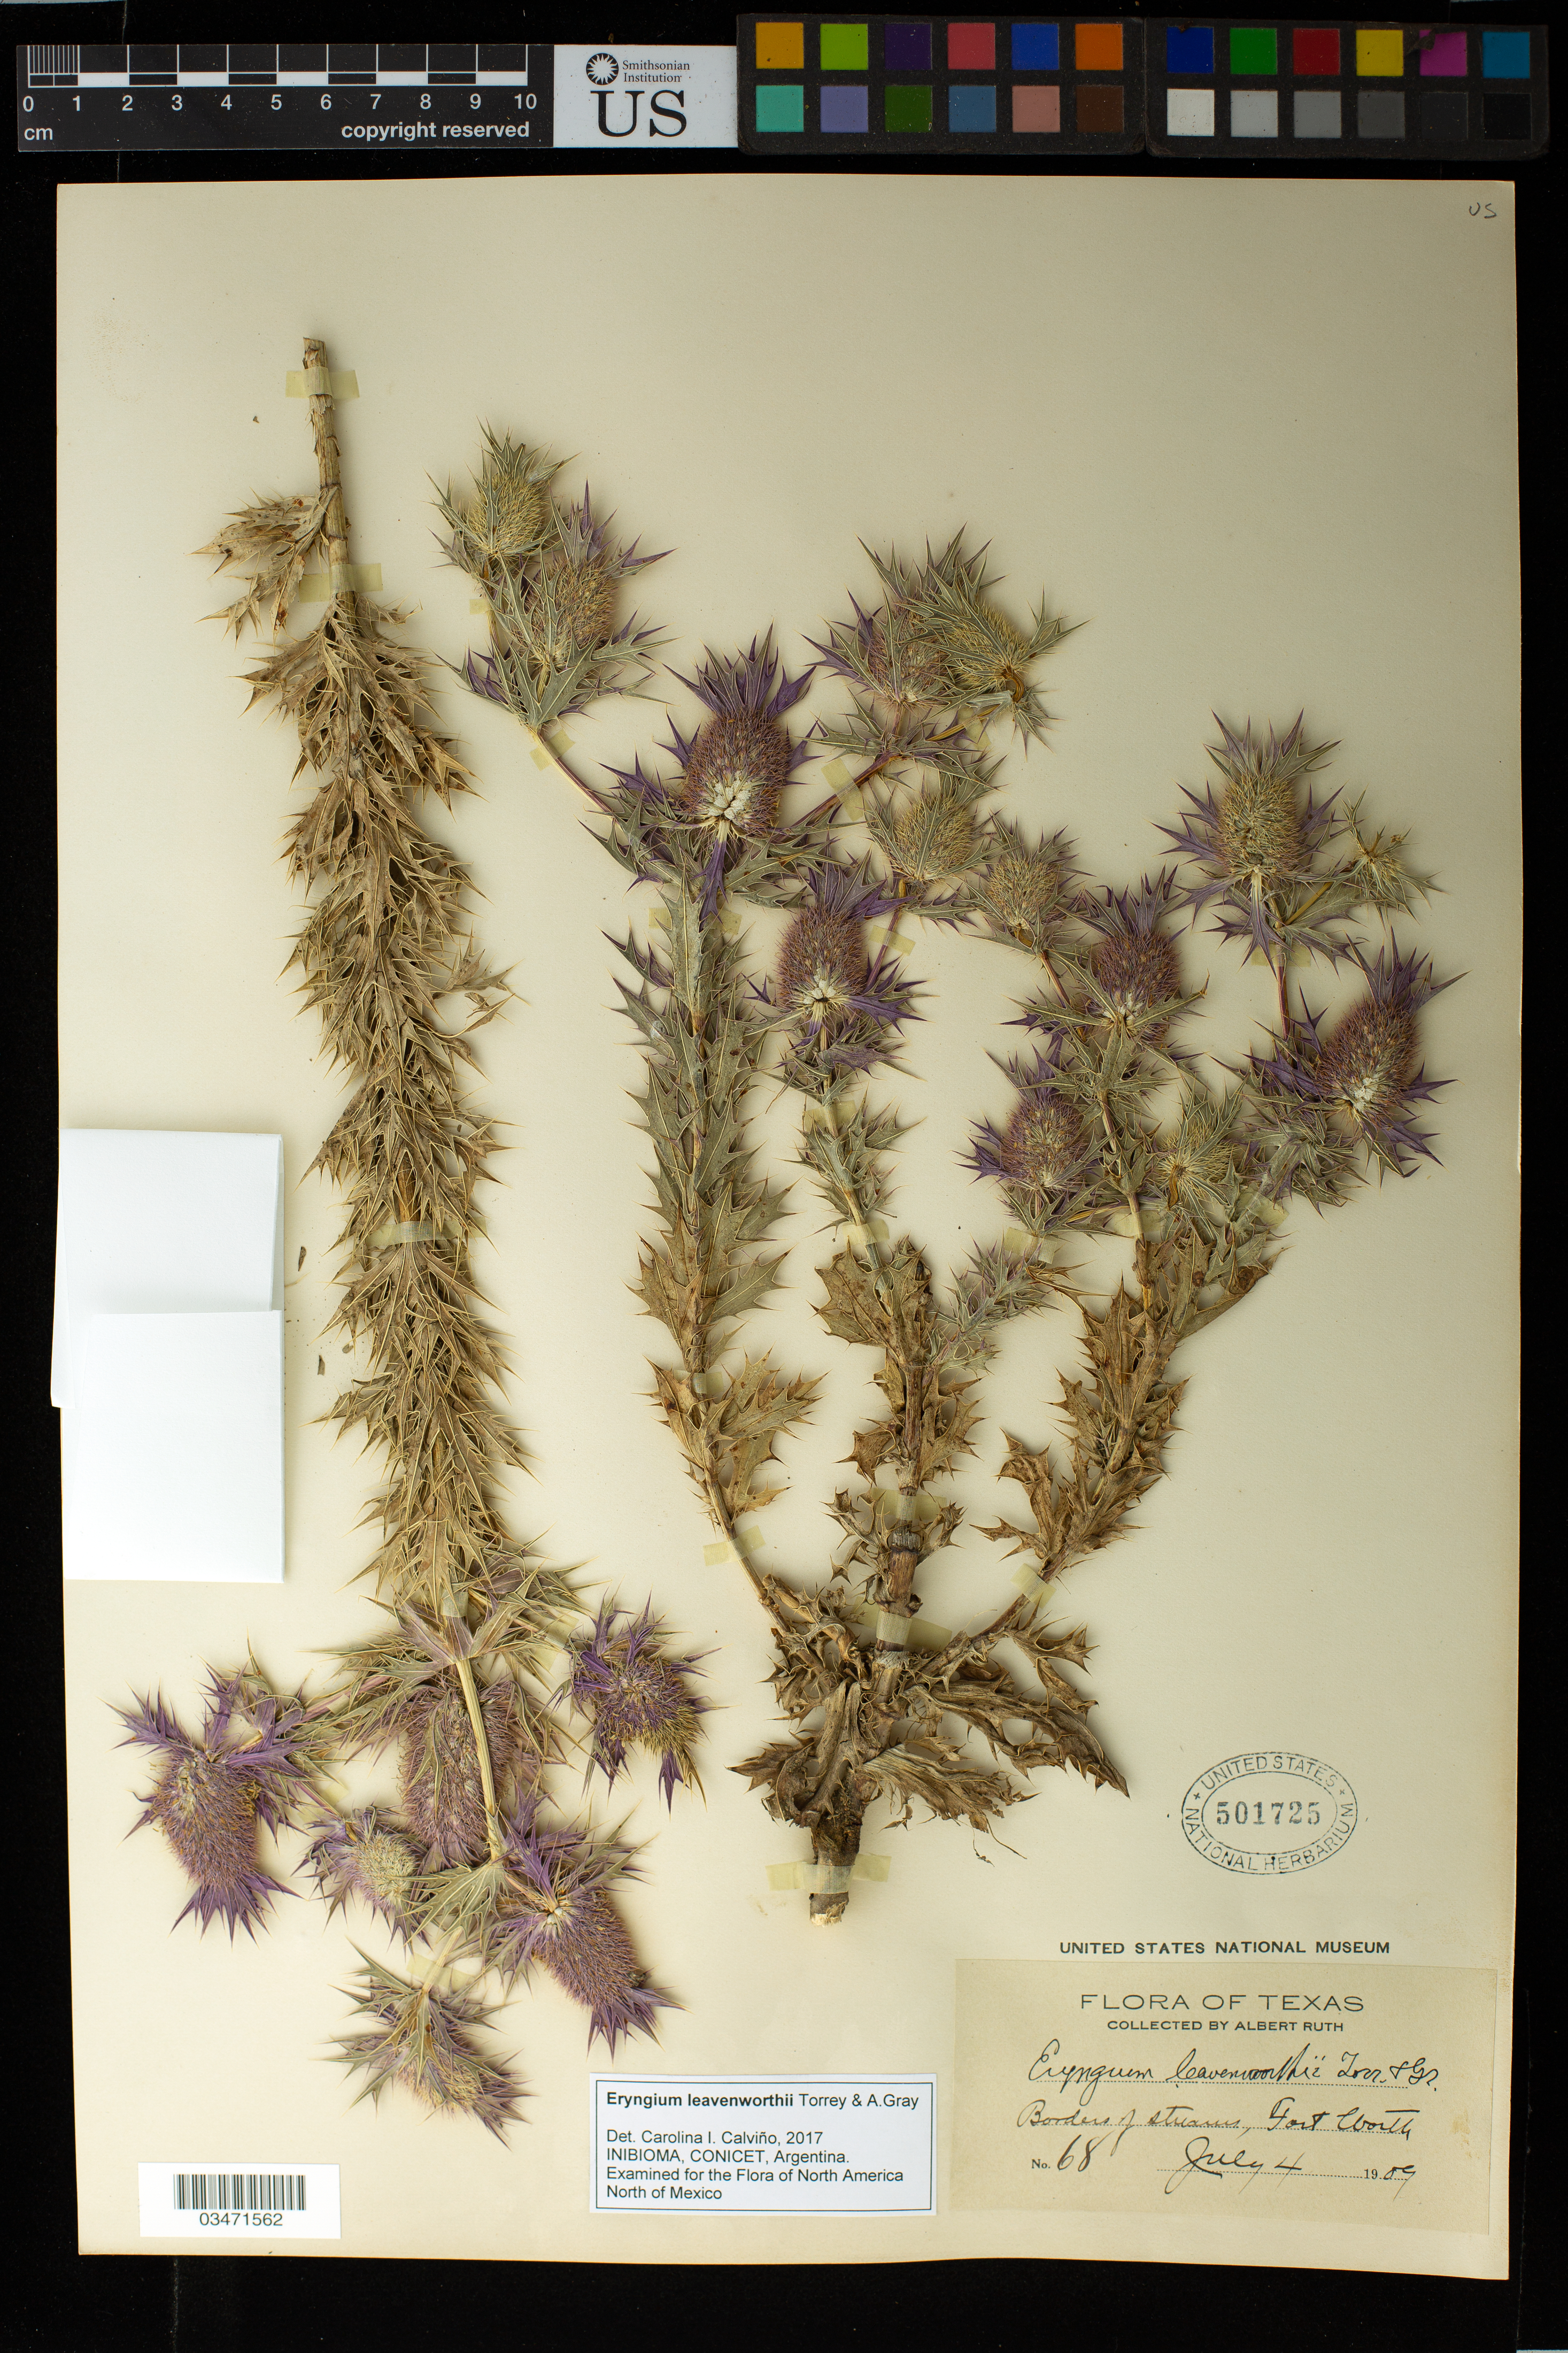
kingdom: Plantae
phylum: Tracheophyta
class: Magnoliopsida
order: Apiales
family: Apiaceae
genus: Eryngium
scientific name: Eryngium leavenworthii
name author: Torr. & A. Gray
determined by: Calviño, C. I.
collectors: A. Ruth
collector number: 68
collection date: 1909-07-04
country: United States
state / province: Texas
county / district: Tarrant County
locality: Fort Worth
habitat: Borders of streams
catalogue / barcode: US 501725